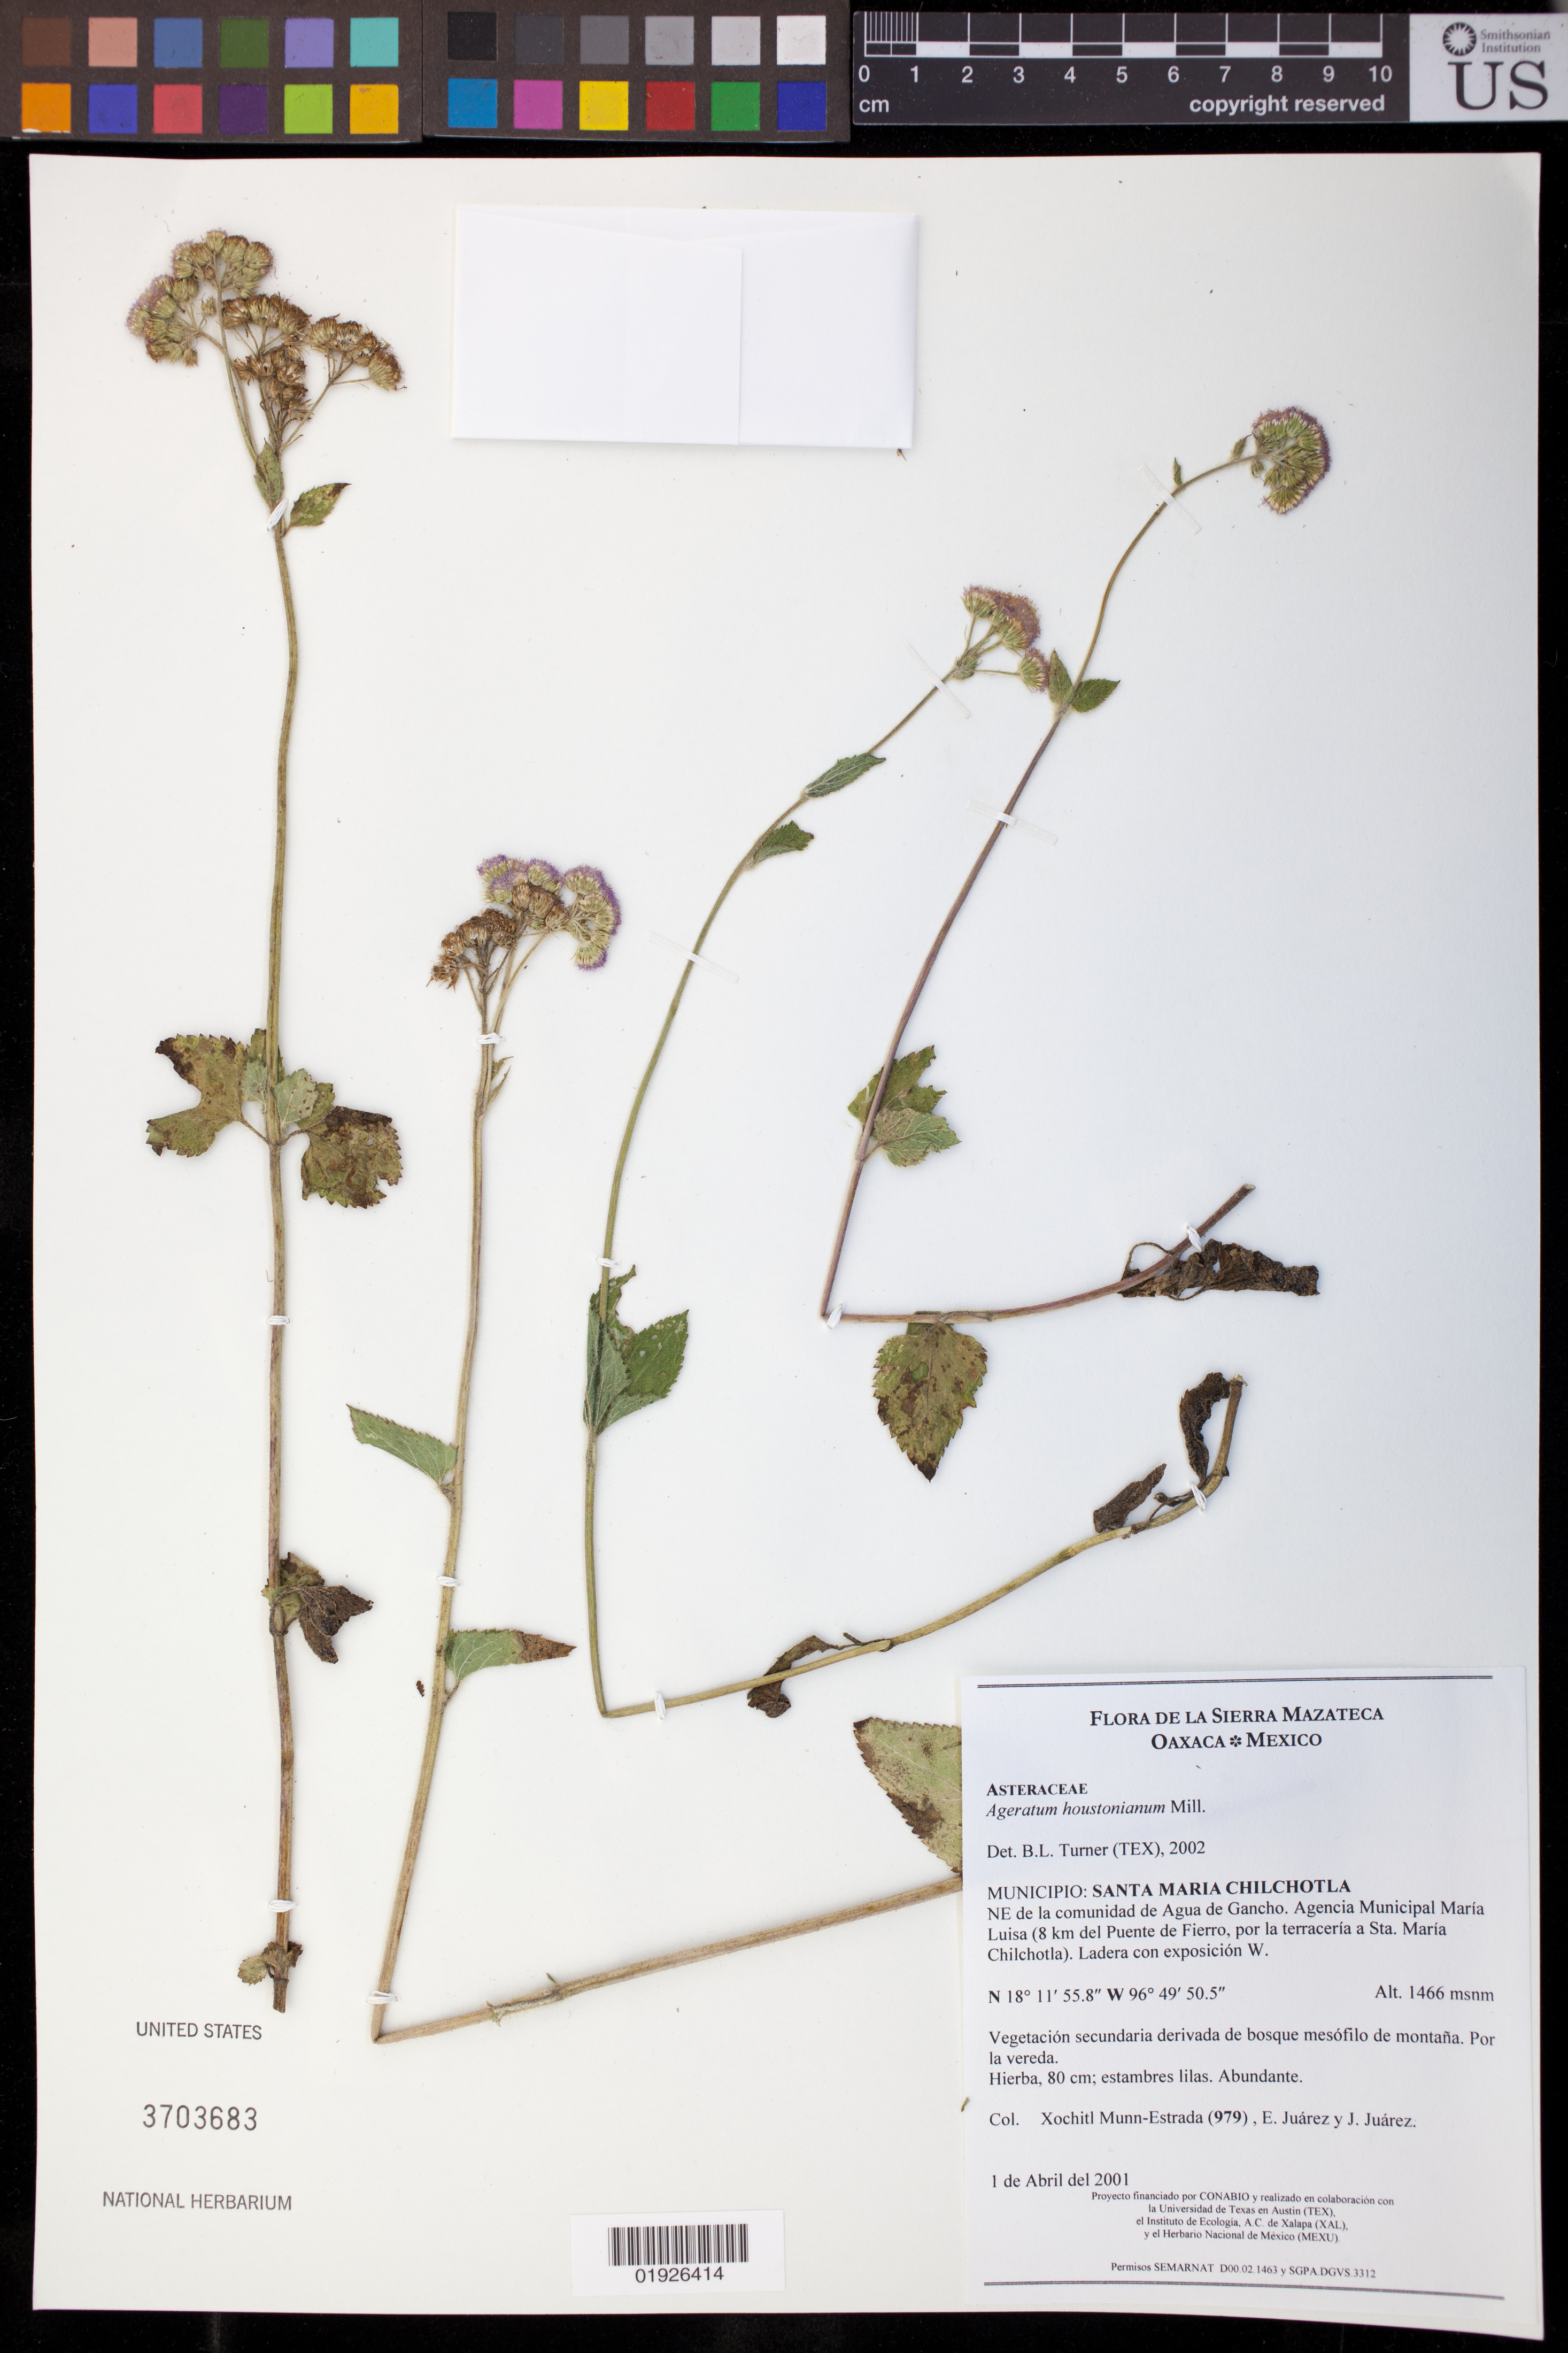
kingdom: Plantae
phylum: Tracheophyta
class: Magnoliopsida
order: Asterales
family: Asteraceae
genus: Ageratum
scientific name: Ageratum houstonianum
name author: Mill.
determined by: Turner, B. L.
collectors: X. Munn-Estrada, E. Juarez & J. Juarez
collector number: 979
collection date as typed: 1 de Abril del 2001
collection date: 2001-04-01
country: Mexico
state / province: Oaxaca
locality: Santa Maria Chilchotla, NE de la comunidad de Agua de Gancho. Agencia Municipal Maria Luisa (8 km del Puente de Fierro, por la terraceria a Sta. Maria Chilchotla). Ladera con exposicion W.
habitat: Vegetacion secundaria derivada de bosque mesofilo de montana. Por la vereda.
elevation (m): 1466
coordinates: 18 11 55.8 N, 96 49 50.5 W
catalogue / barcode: US 3703683